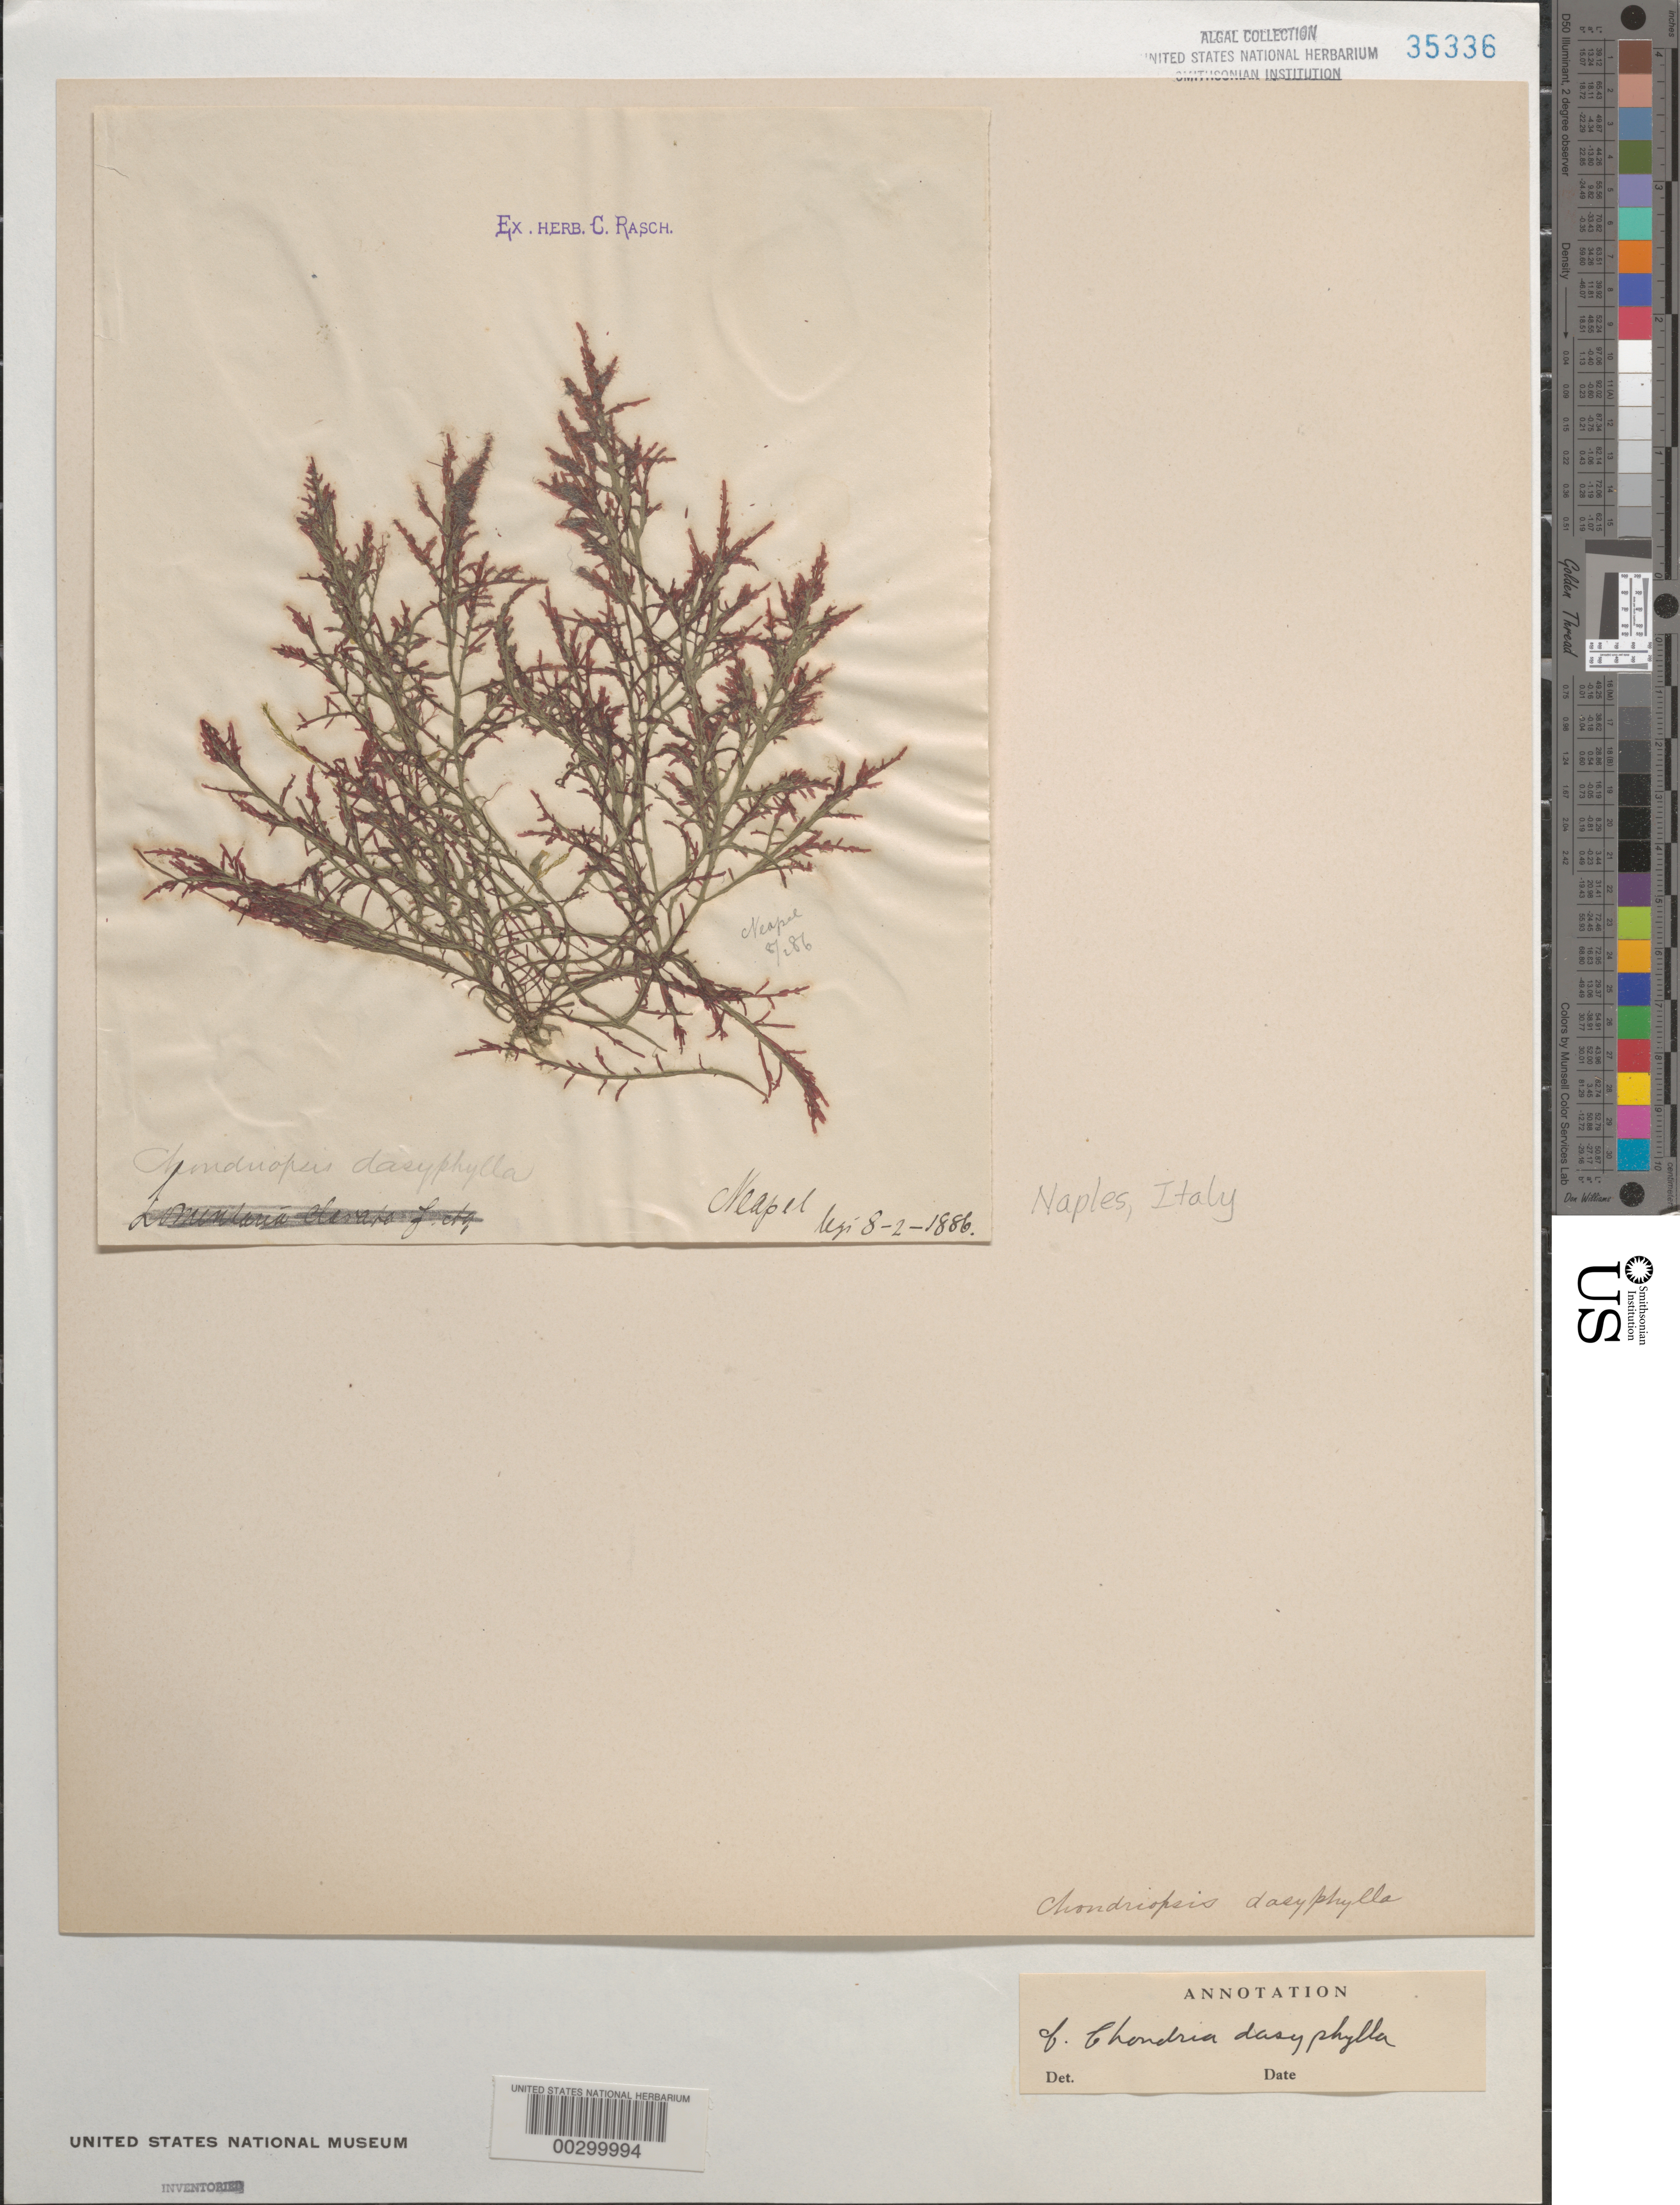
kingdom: Plantae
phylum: Rhodophyta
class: Florideophyceae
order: Ceramiales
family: Rhodomelaceae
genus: Chondria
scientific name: Chondria dasyphylla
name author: (Woodw.) C. Agardh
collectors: C. Rasch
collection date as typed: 08 Feb 1886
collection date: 1886-02-08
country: Italy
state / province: Campania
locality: Naples (neapel), napoli province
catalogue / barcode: US 35336